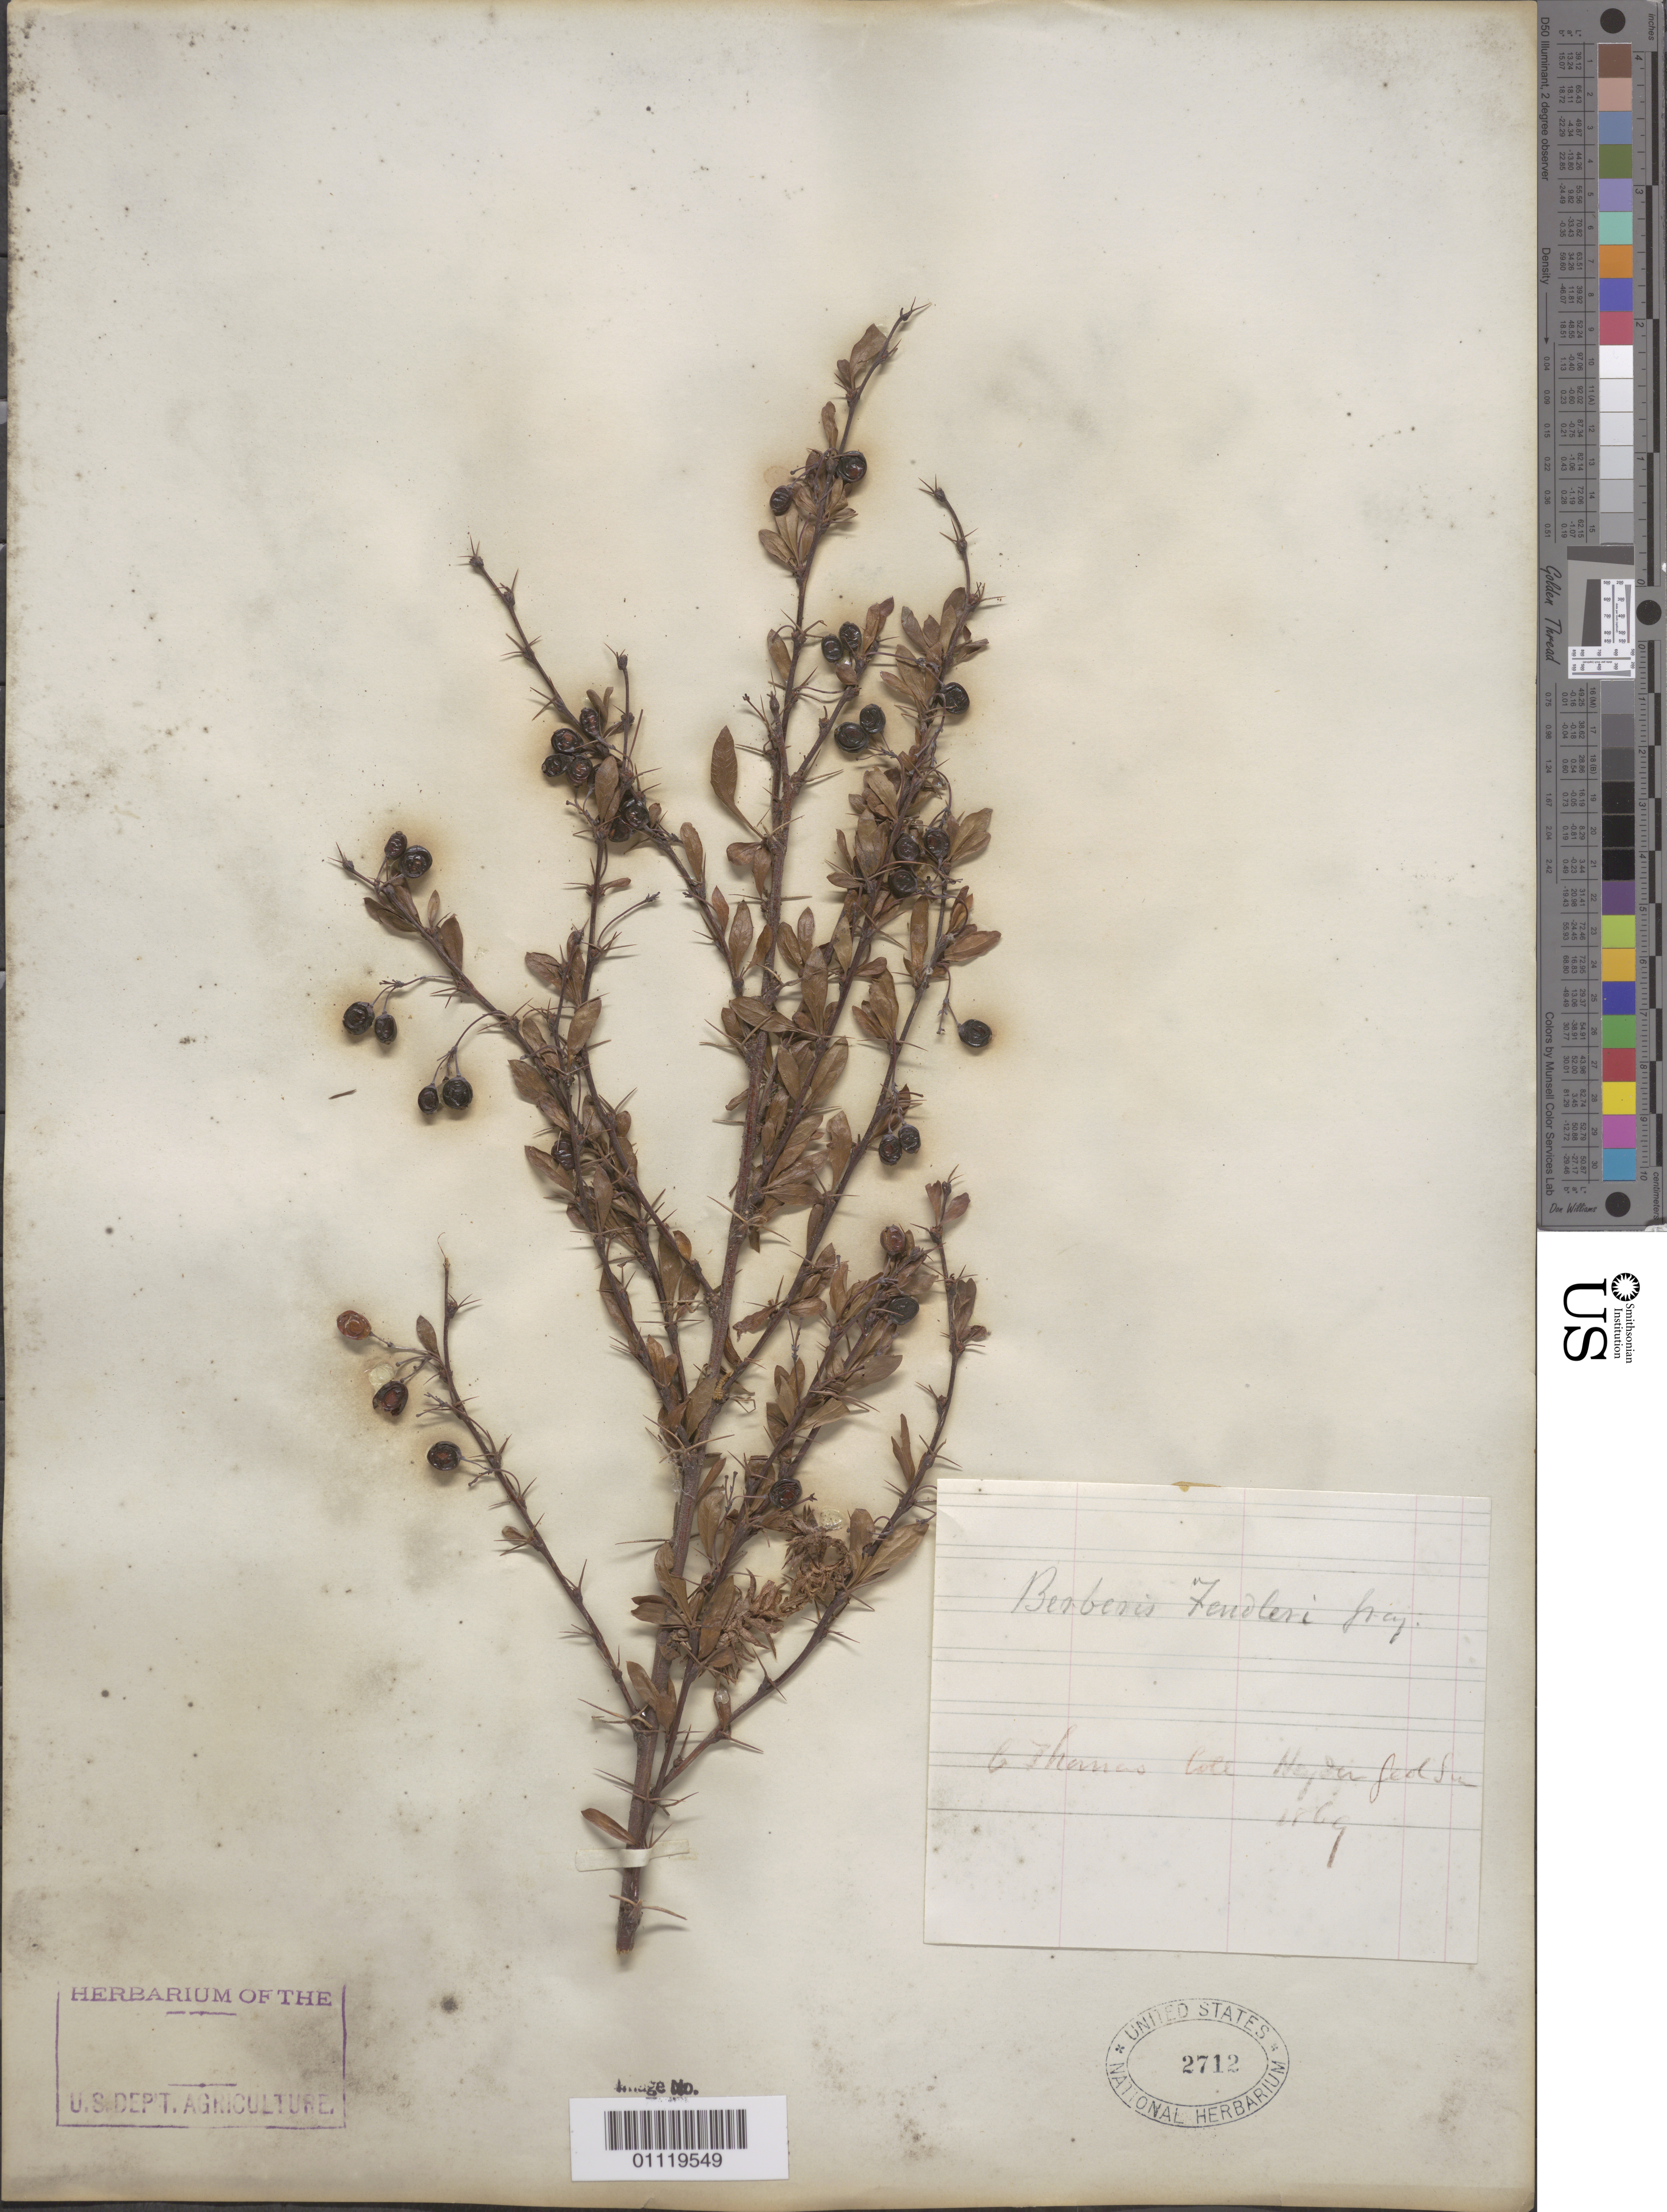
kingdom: Plantae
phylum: Tracheophyta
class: Magnoliopsida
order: Ranunculales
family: Berberidaceae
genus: Berberis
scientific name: Berberis fendleri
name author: A. Gray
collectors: G. Thames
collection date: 1869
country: United States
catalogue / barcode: US 2712